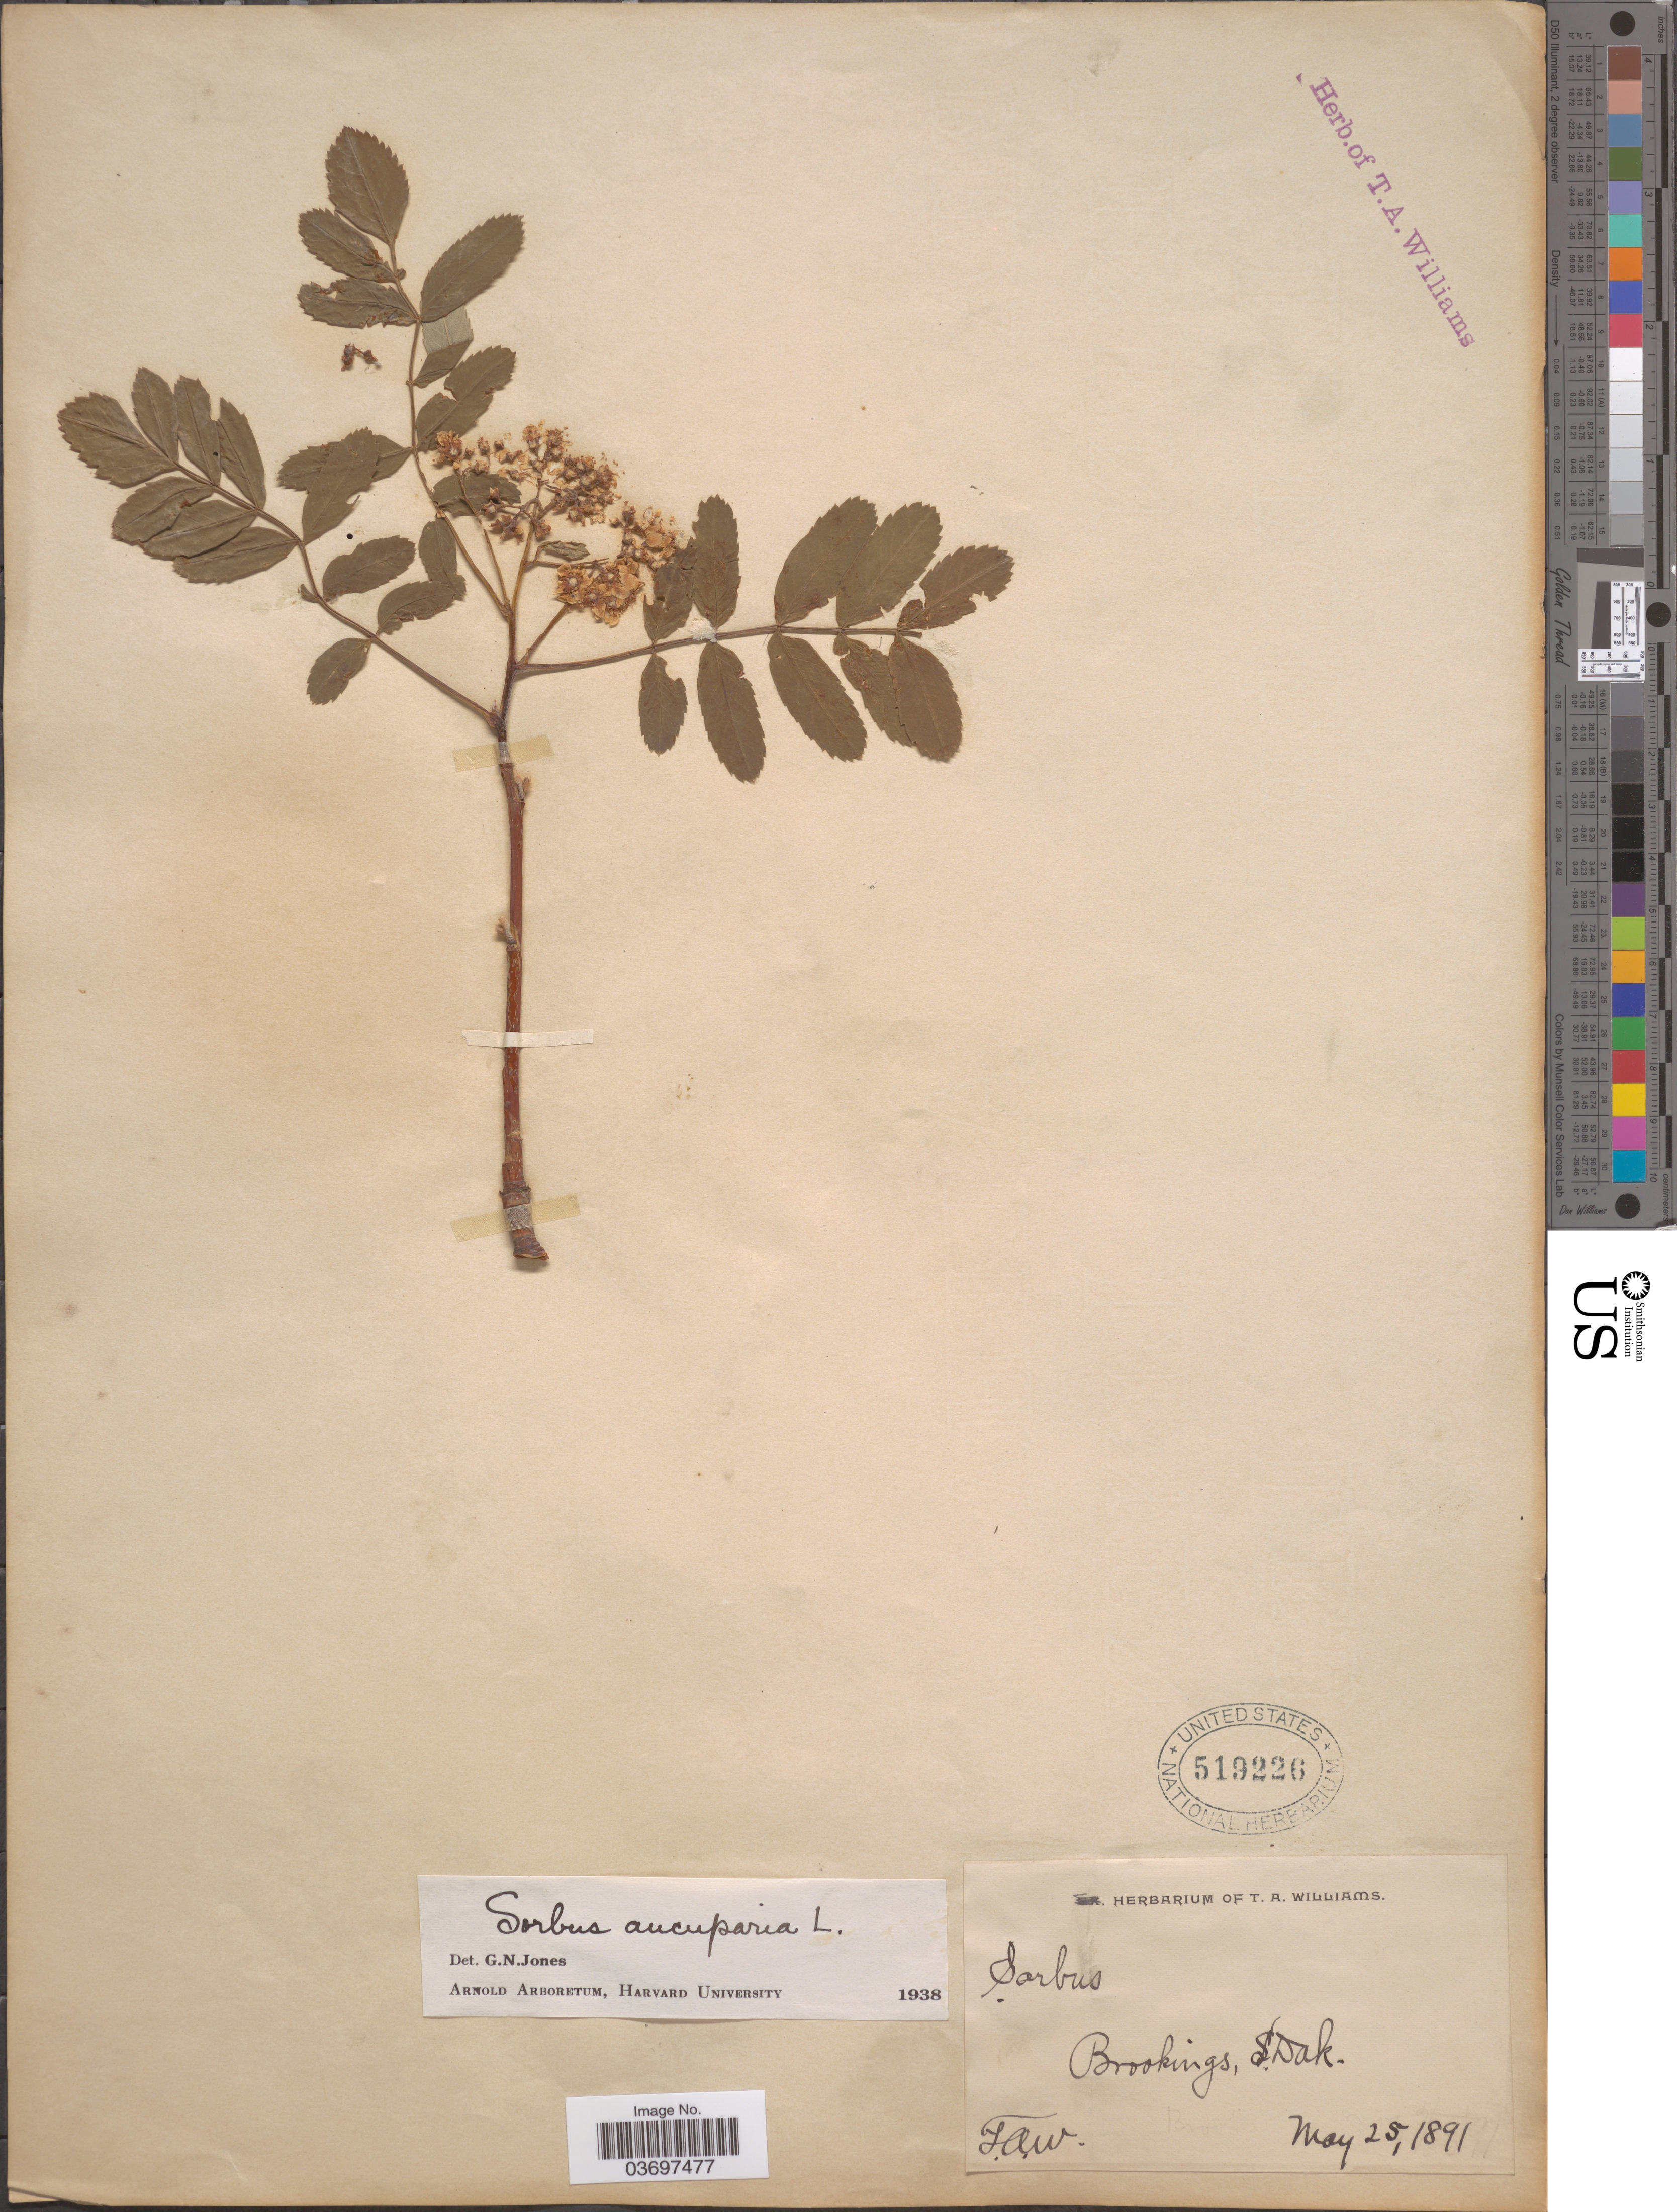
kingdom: Plantae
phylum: Tracheophyta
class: Magnoliopsida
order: Rosales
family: Rosaceae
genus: Sorbus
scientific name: Sorbus aucuparia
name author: L.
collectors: T. Williams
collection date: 1891-05-25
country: United States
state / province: South Dakota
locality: Brookings.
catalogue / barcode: US 519226